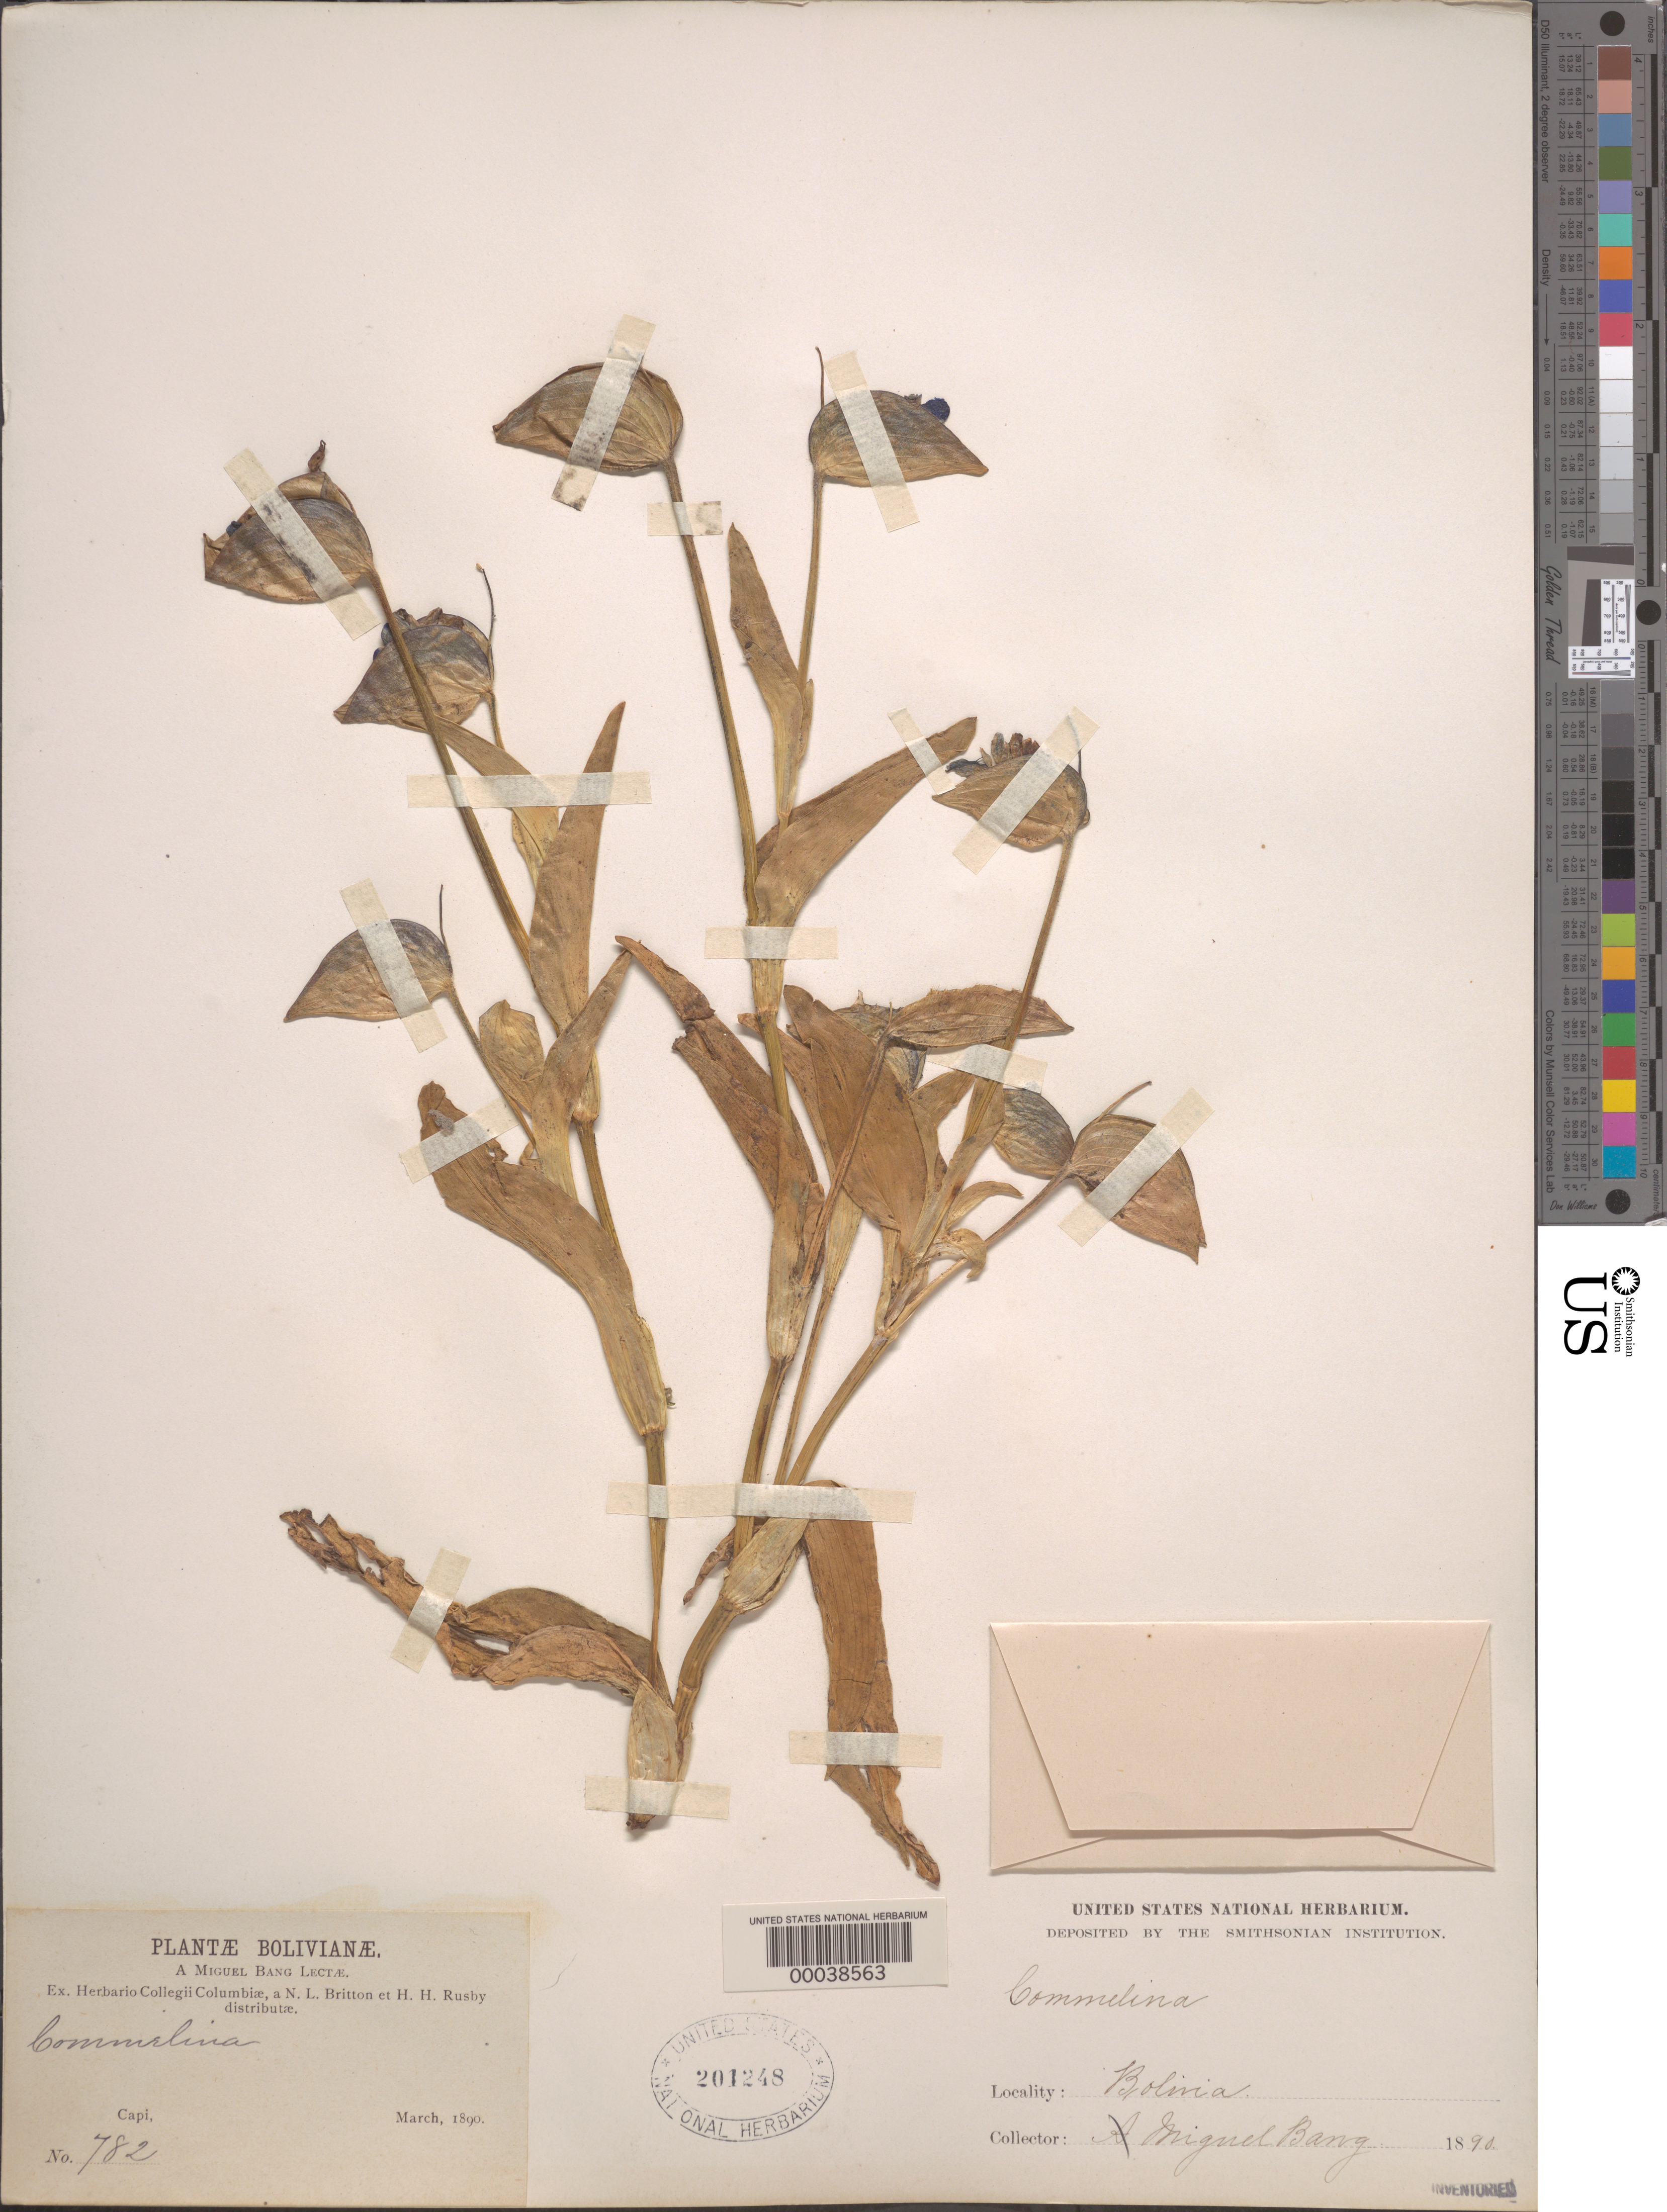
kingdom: Plantae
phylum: Tracheophyta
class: Liliopsida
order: Commelinales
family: Commelinaceae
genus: Commelina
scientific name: Commelina elliptica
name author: Kunth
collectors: M. Bang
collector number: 782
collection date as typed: Mar 1890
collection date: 1890-03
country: Bolivia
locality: Capi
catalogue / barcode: US 201248